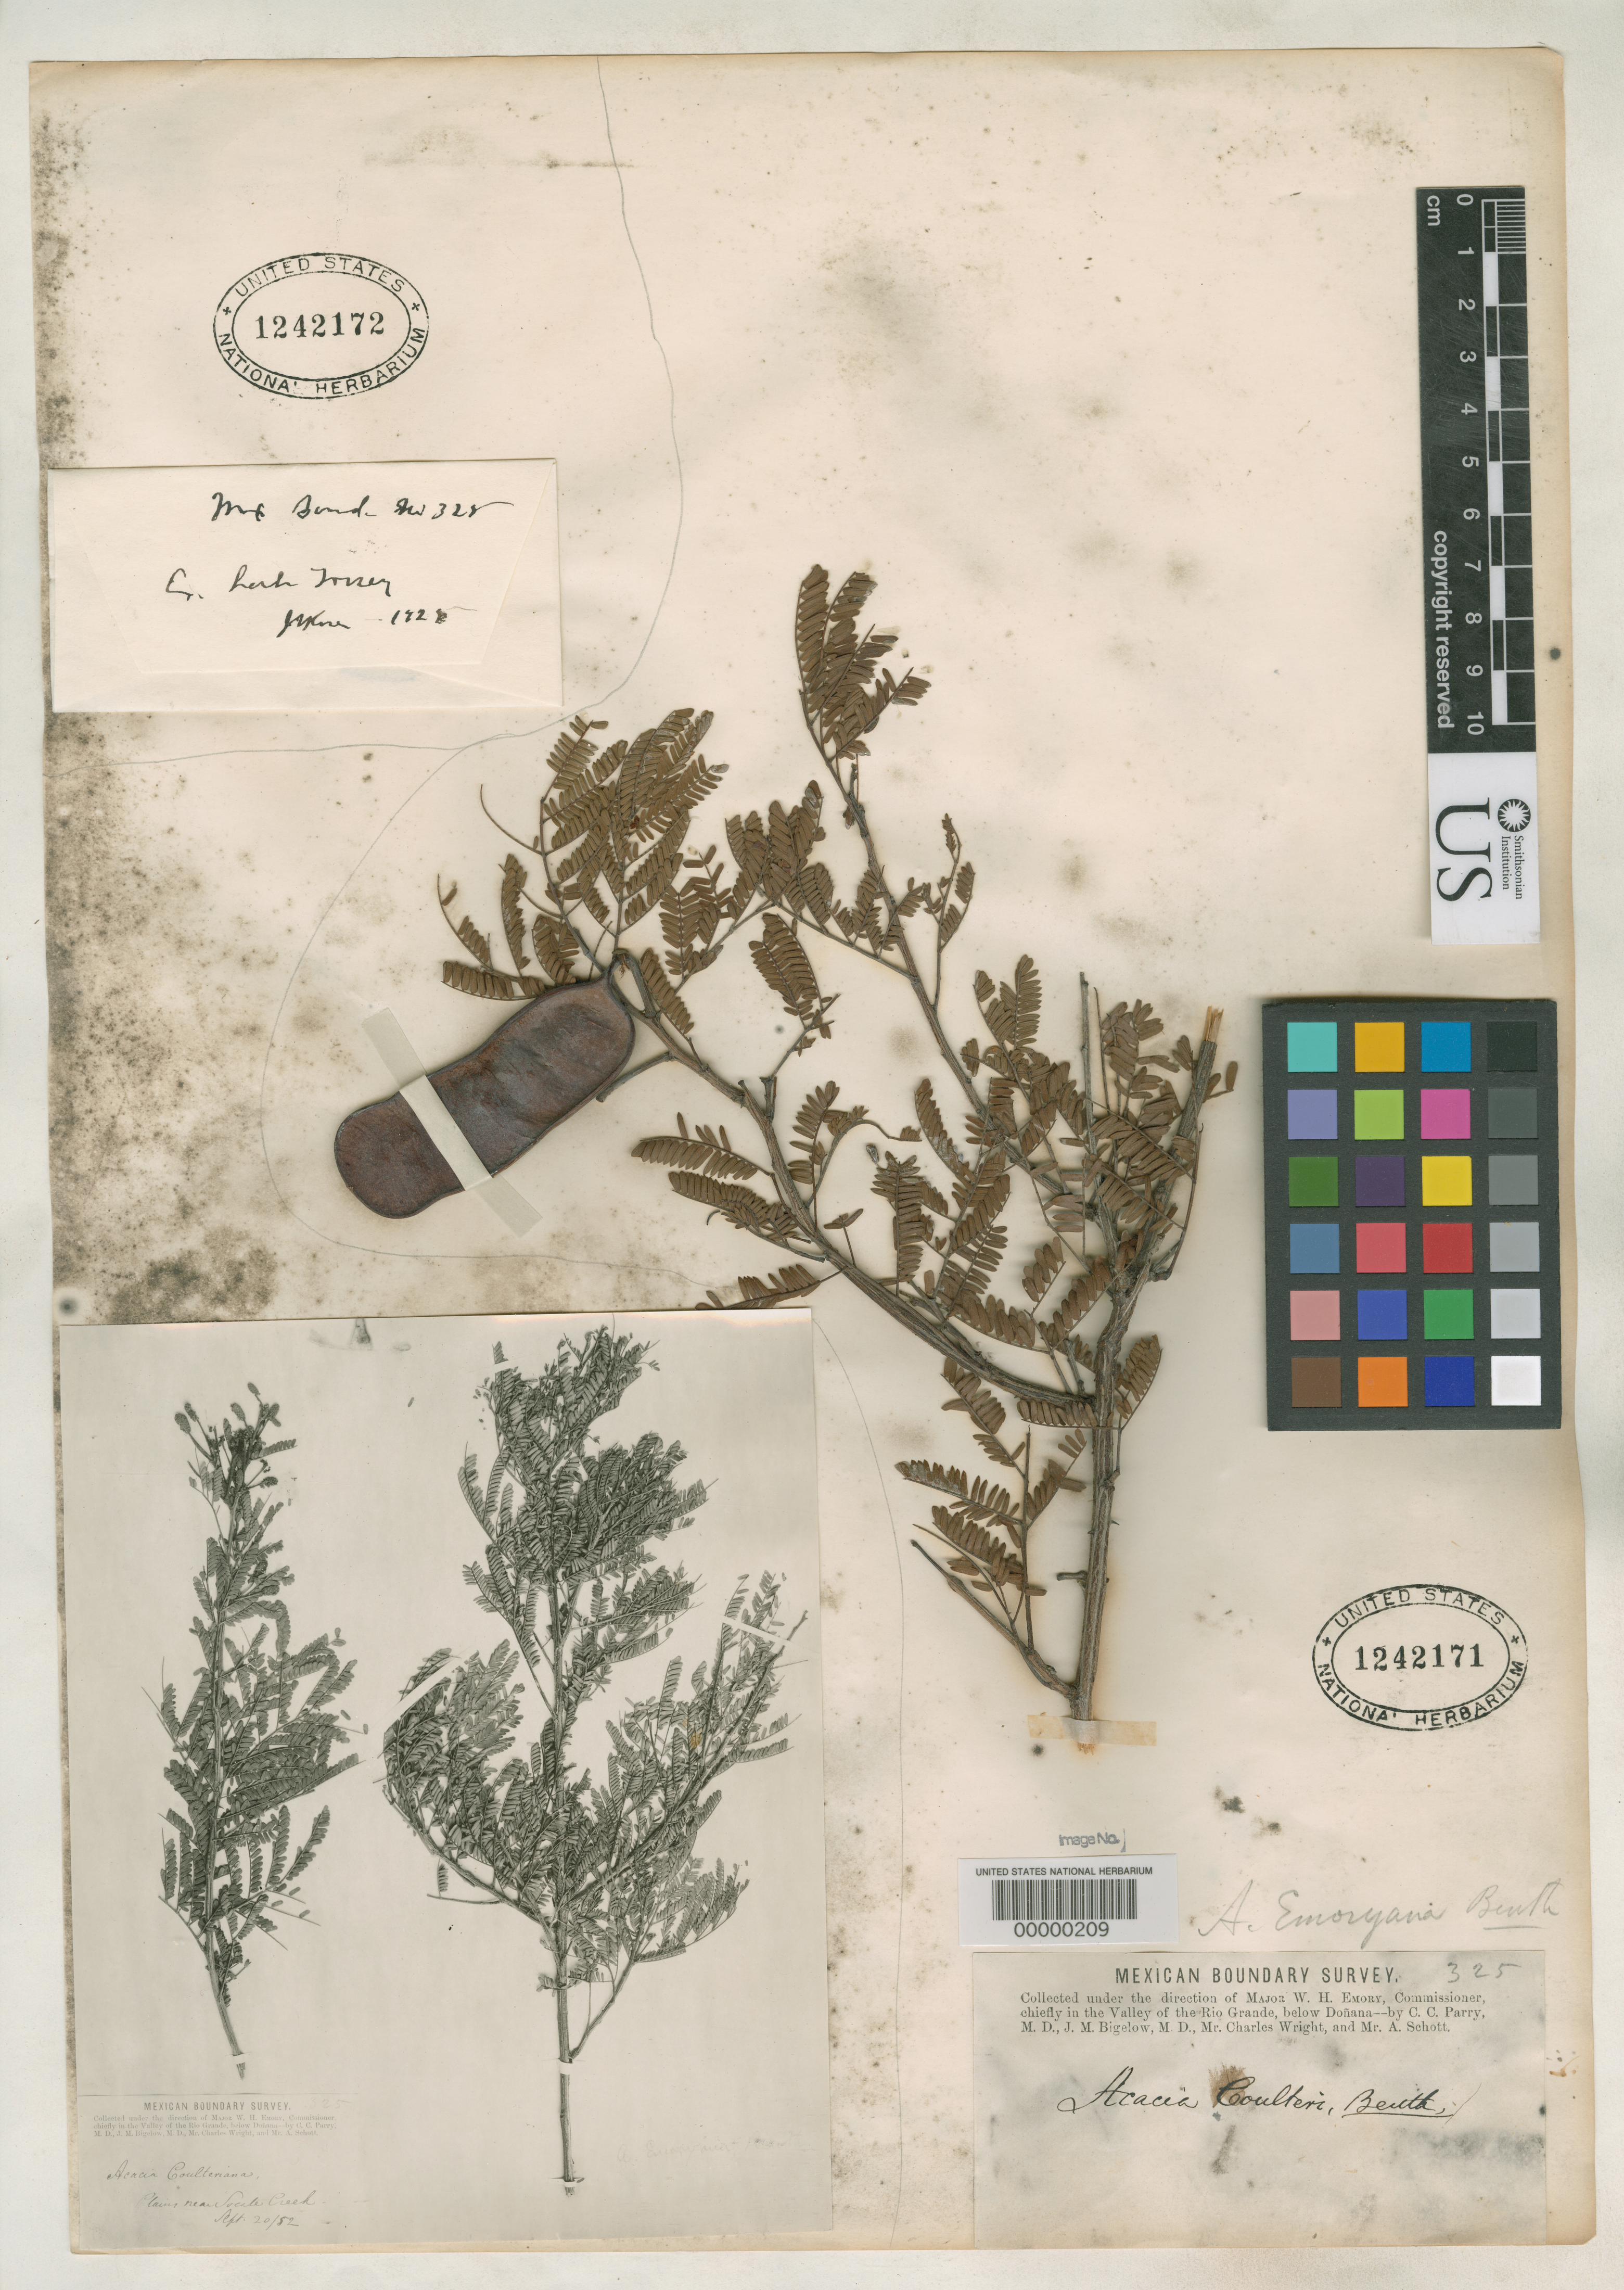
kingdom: Plantae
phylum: Tracheophyta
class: Magnoliopsida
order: Fabales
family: Fabaceae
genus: Acacia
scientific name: Acacia emoryana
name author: Benth.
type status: Type Fragment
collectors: W. H. Emory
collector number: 325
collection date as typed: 20 Sep 1852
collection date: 1852-09-20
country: Mexico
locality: Plains near Socate Creek.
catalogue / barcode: US 1242172